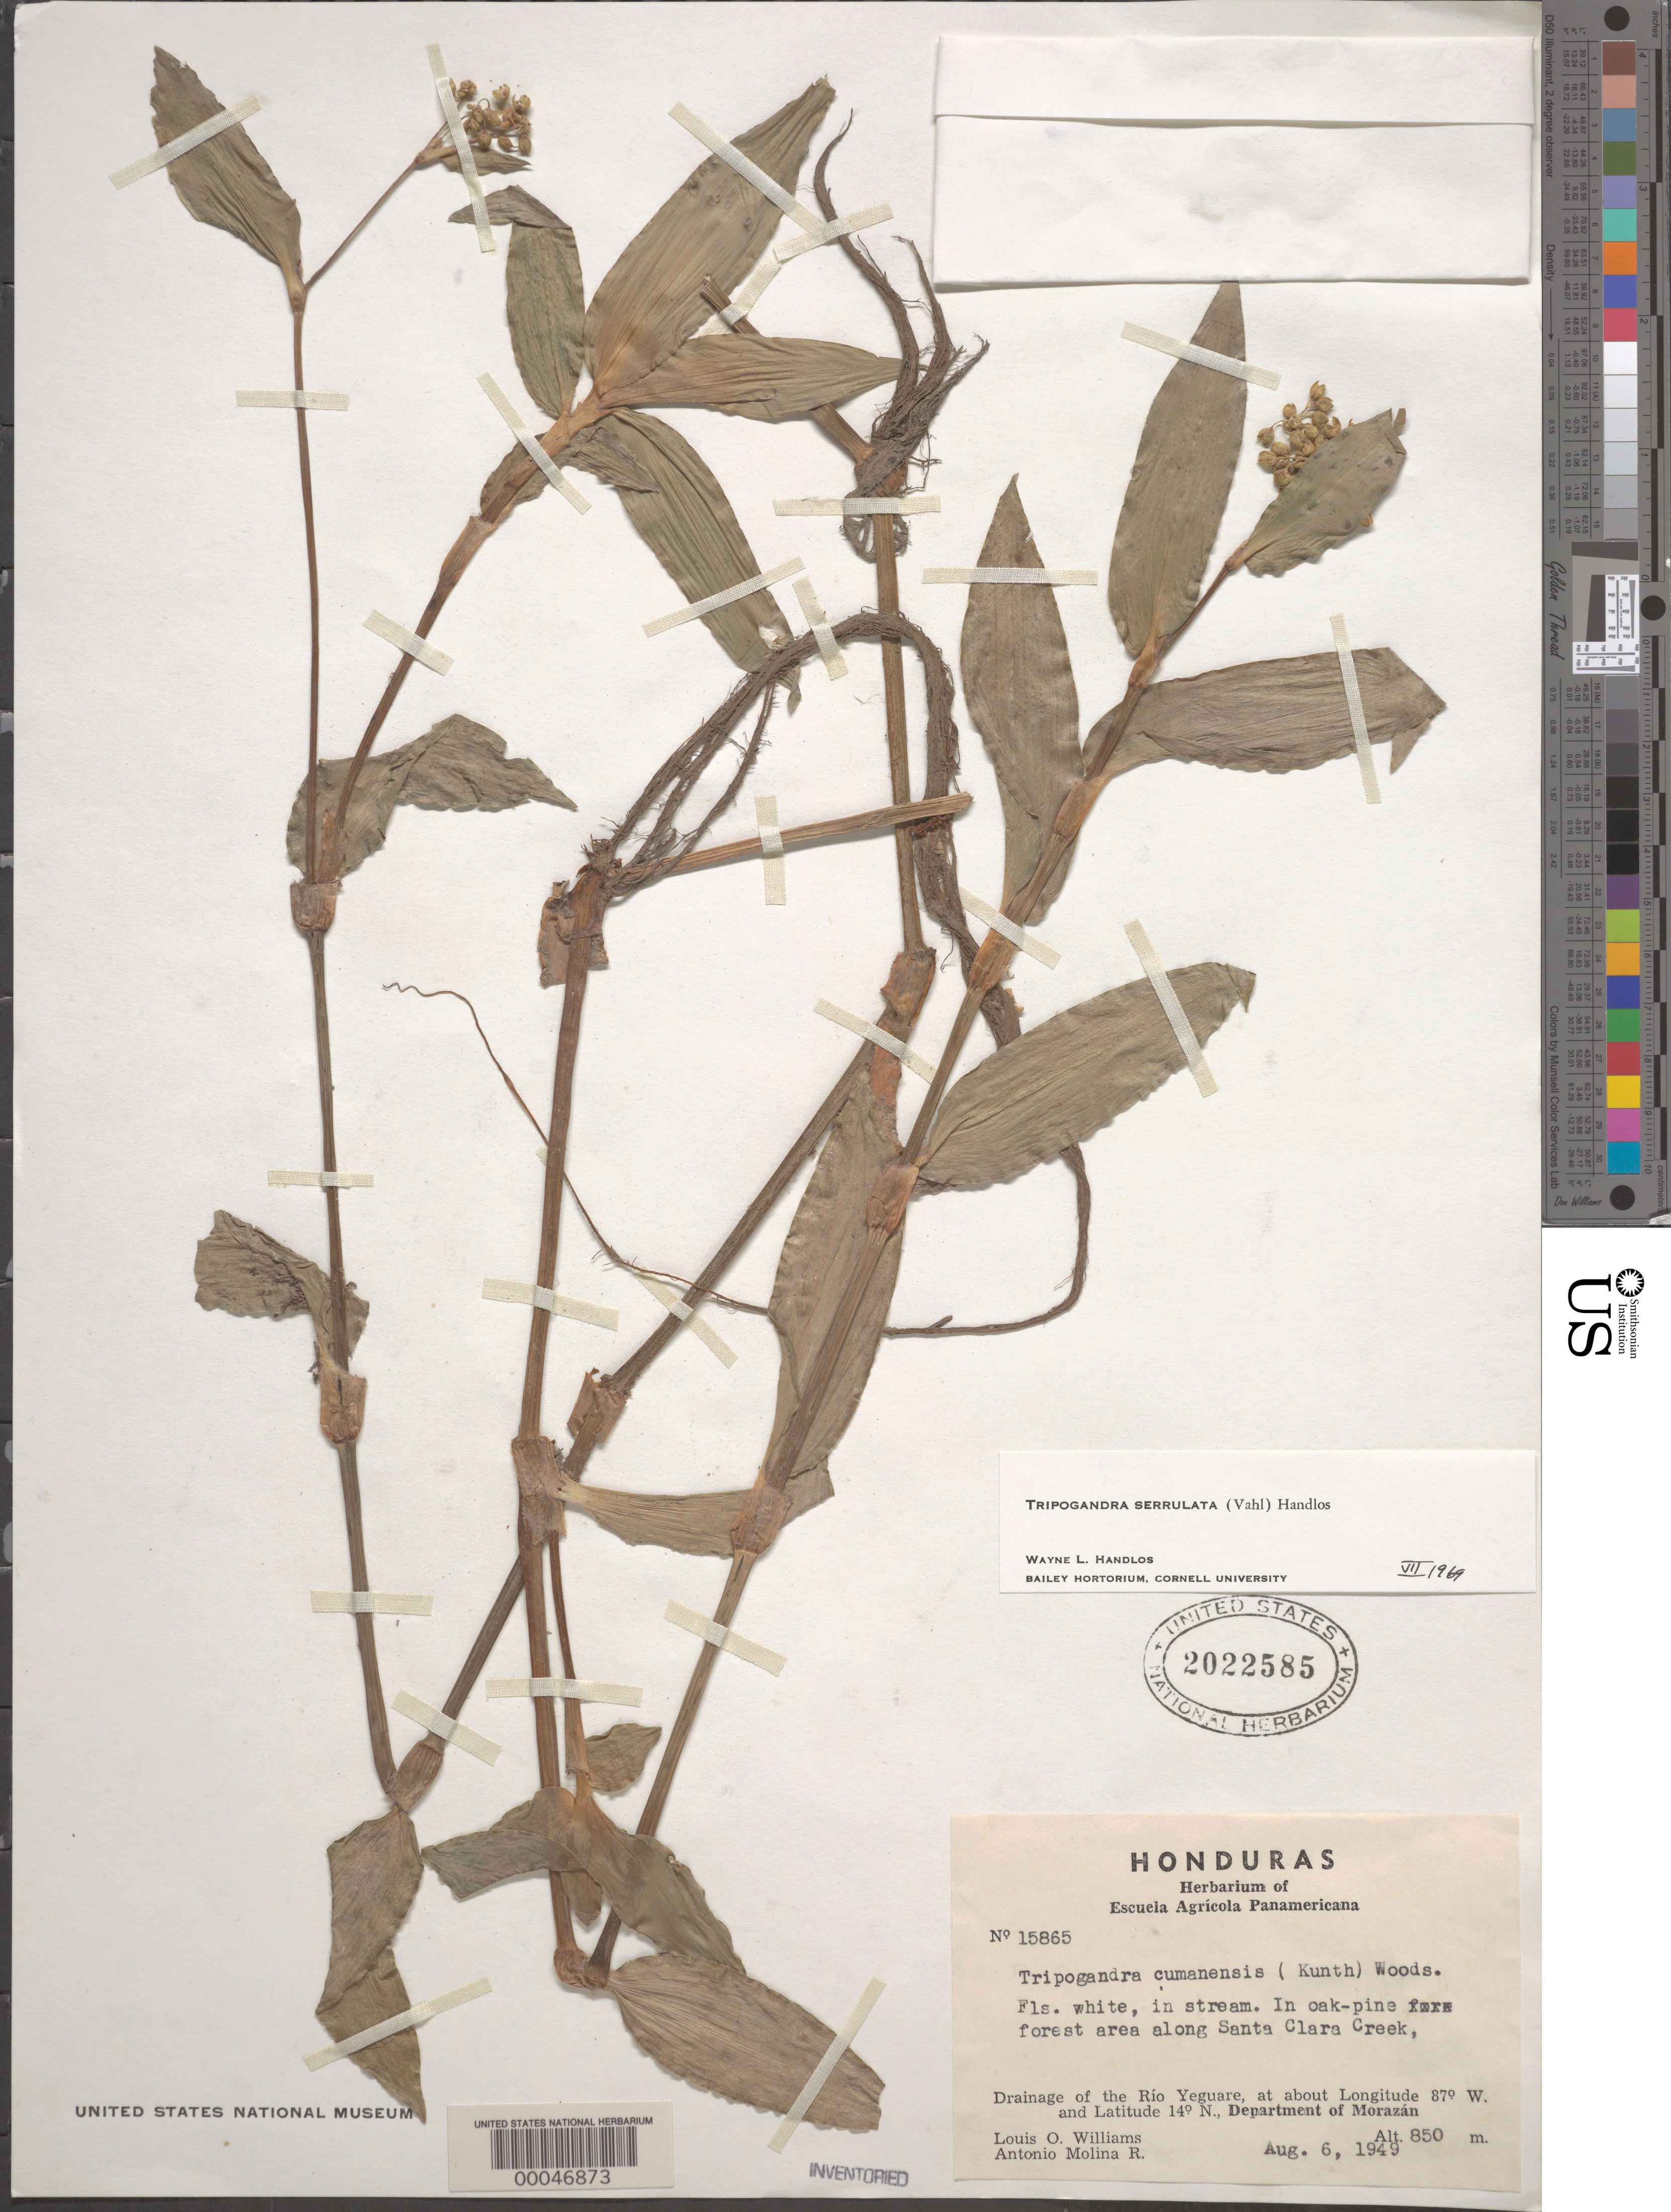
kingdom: Plantae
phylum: Tracheophyta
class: Liliopsida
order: Commelinales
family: Commelinaceae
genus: Tripogandra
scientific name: Tripogandra serrulata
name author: (Vahl) Handlos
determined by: Handlos, W. L.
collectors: L. O. Williams & A. Molina R.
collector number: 15865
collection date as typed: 06 Aug 1949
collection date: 1949-08-06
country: Honduras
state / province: Fco. Morazán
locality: río Yeguare drainage, along Santa Clara Creek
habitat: In steram, pine-oak forest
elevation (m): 850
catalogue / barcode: US 2022585